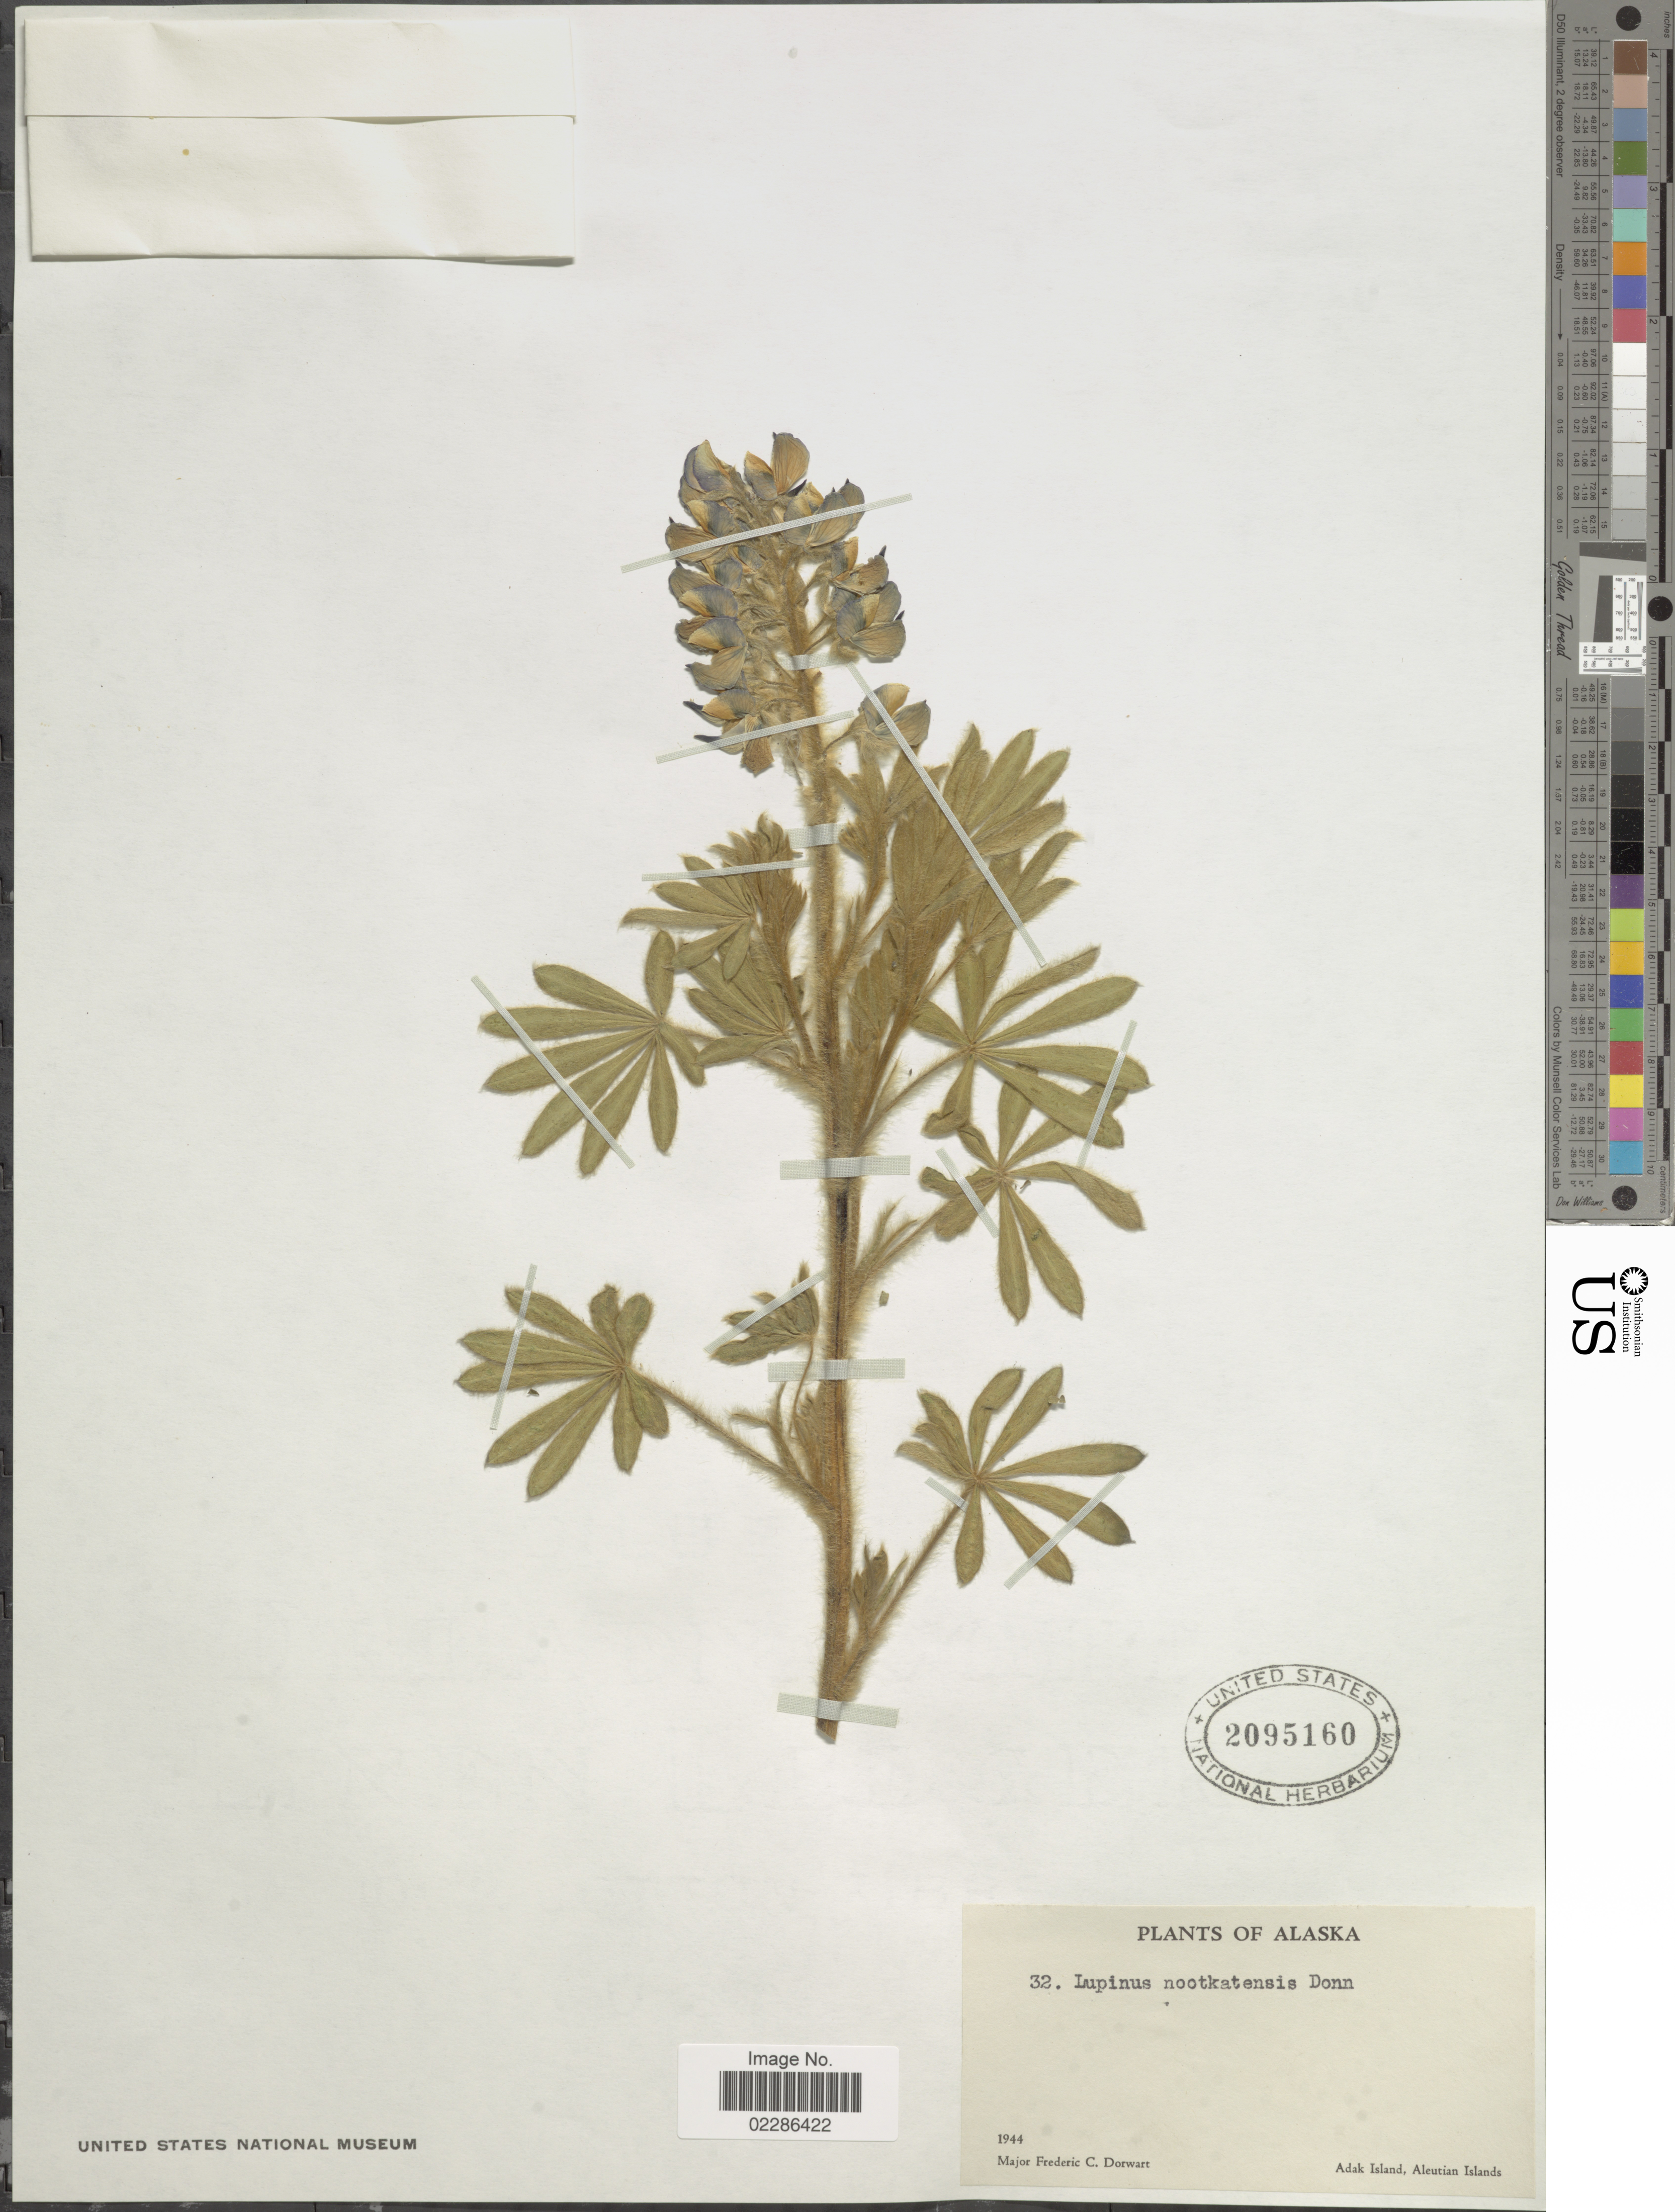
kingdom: Plantae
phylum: Tracheophyta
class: Magnoliopsida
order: Fabales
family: Fabaceae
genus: Lupinus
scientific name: Lupinus nootkatensis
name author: Donn ex Sims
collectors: F. Dorwart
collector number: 32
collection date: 1944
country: United States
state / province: Alaska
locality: Adak Island, Aleutian Islands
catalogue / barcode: US 2095160